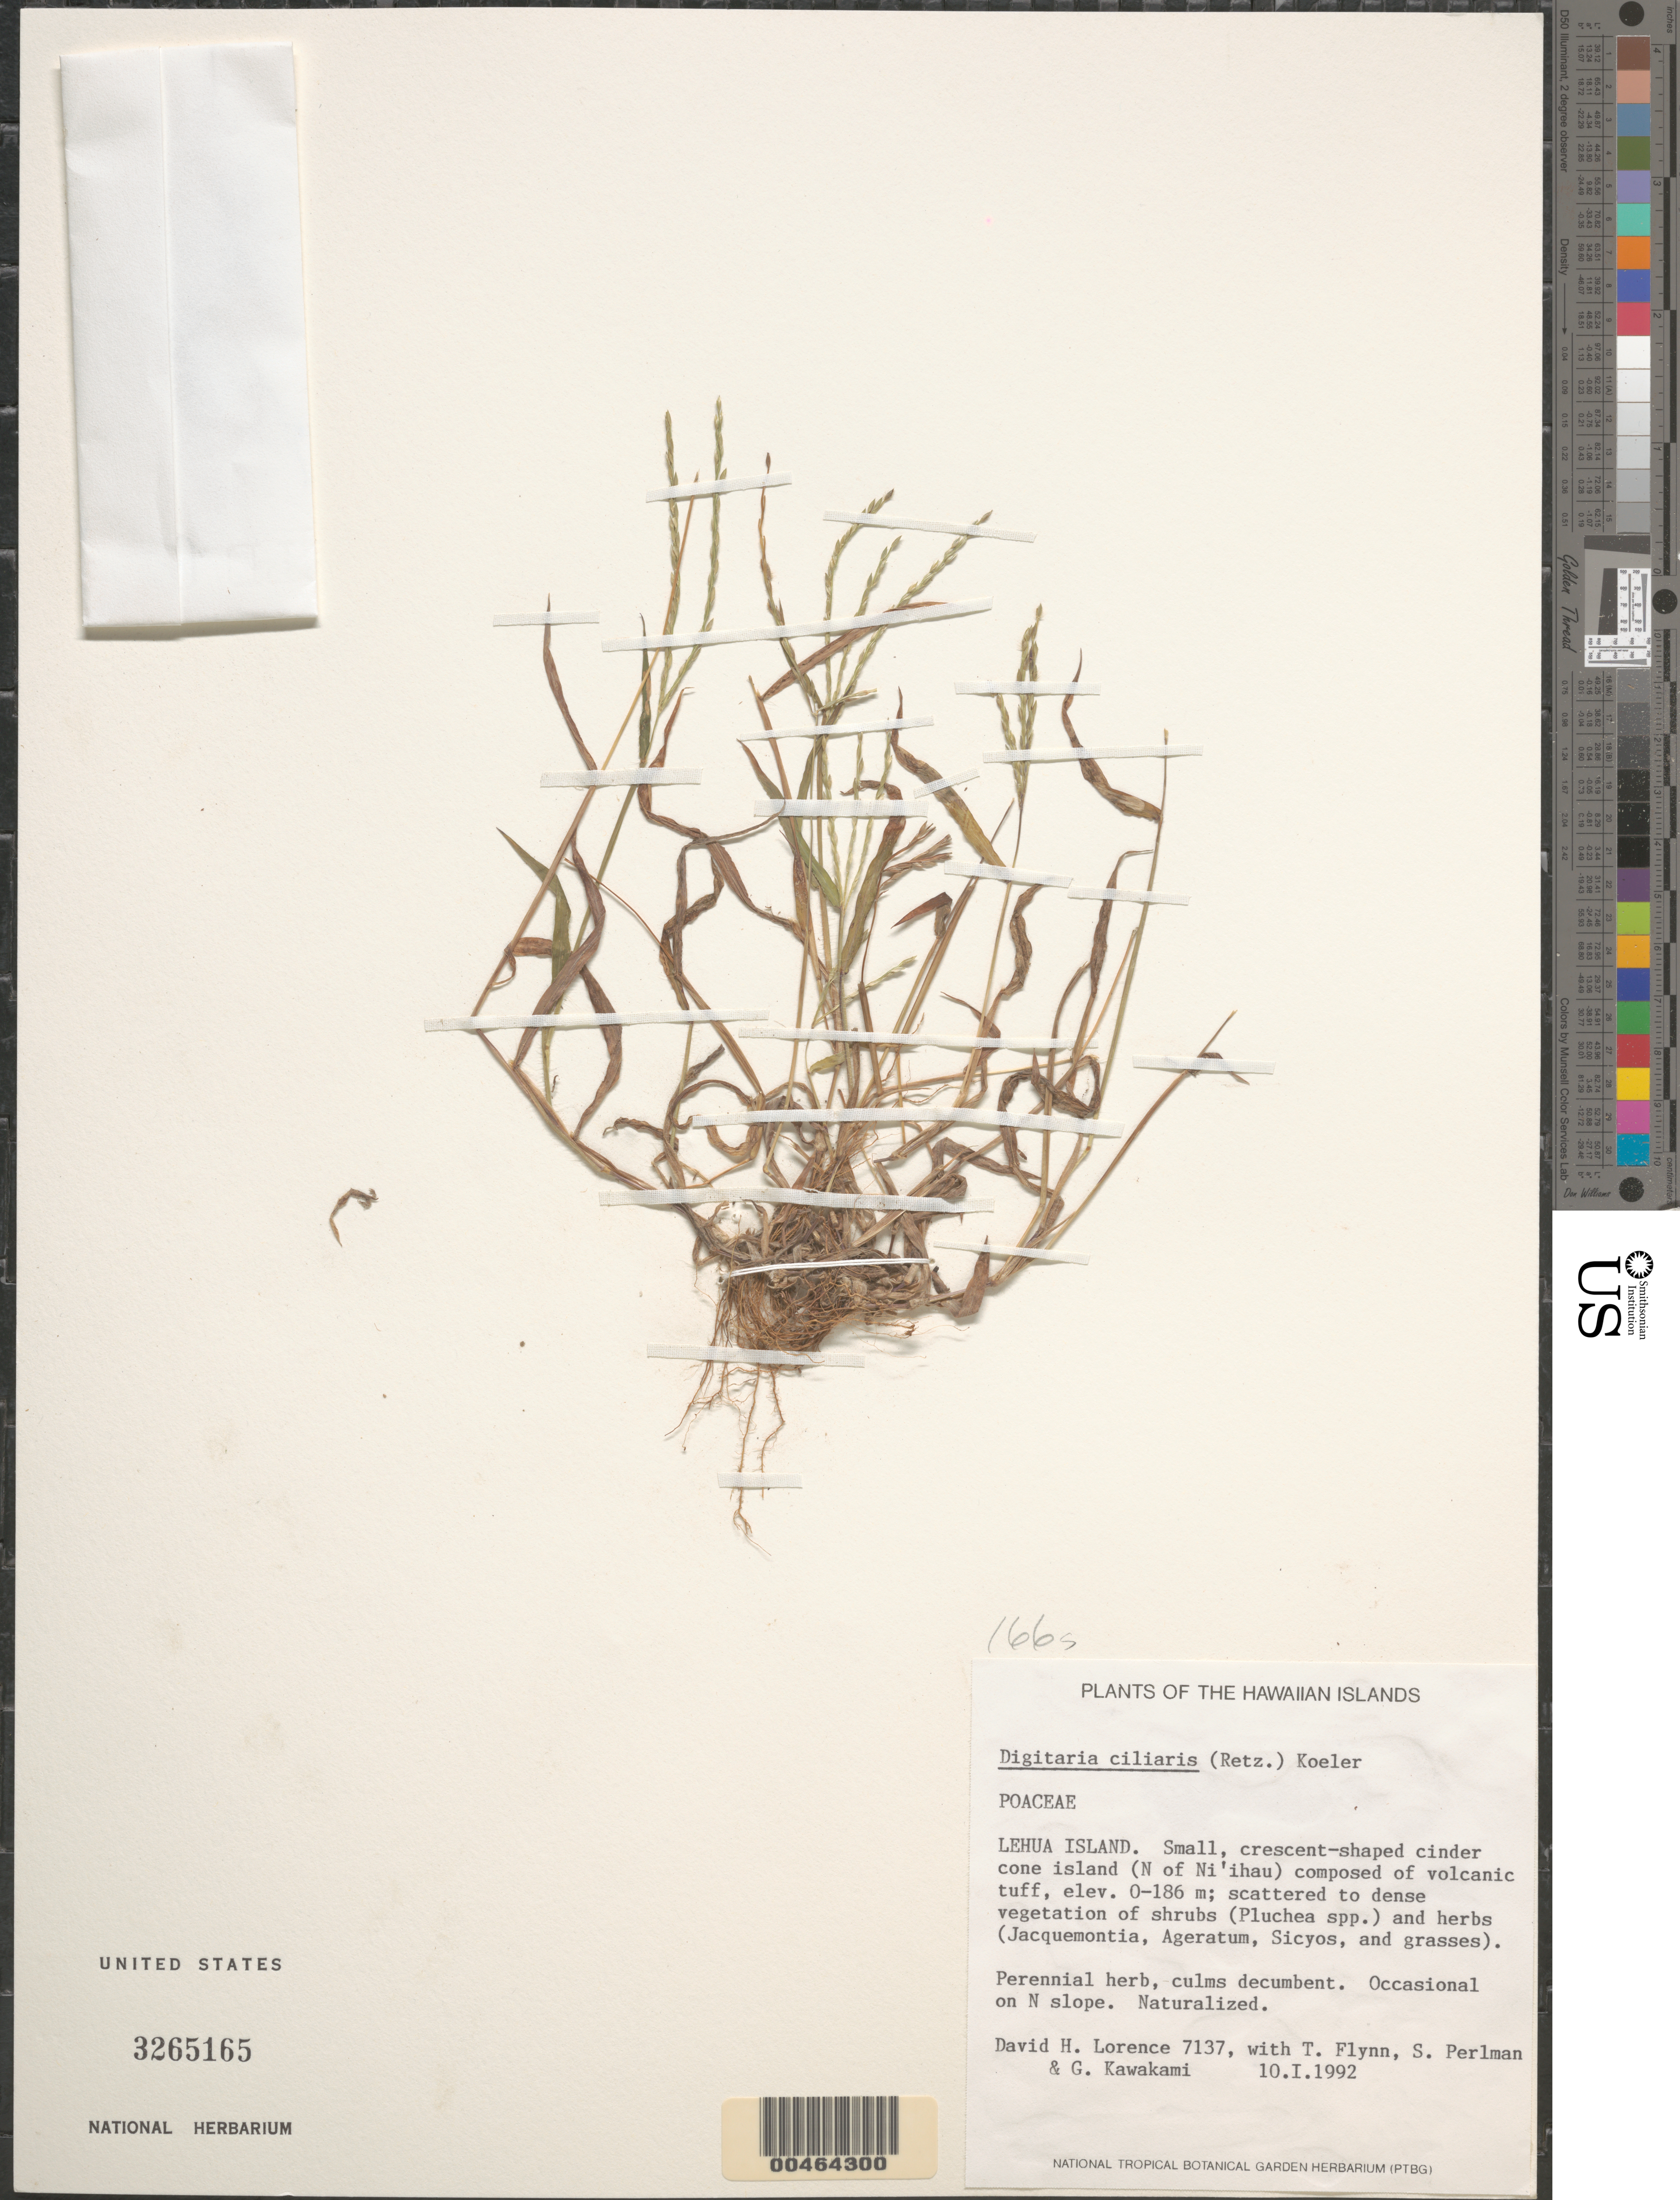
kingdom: Plantae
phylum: Tracheophyta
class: Liliopsida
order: Poales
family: Poaceae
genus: Digitaria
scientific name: Digitaria bicornis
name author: (Lam.) Roem. & Schult.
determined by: Veldkamp, J. F.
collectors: D. Lorence, T. W. Flynn, S. P. Perlman & G. Kawakami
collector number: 7137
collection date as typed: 10 Jan 1992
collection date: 1992-01-10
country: United States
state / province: Hawaii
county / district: Kauai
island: Lehua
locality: Small, crescent-shaped cinder cone island (N of Ni'ihau), occasional on N slope.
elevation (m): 0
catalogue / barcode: US 3265165